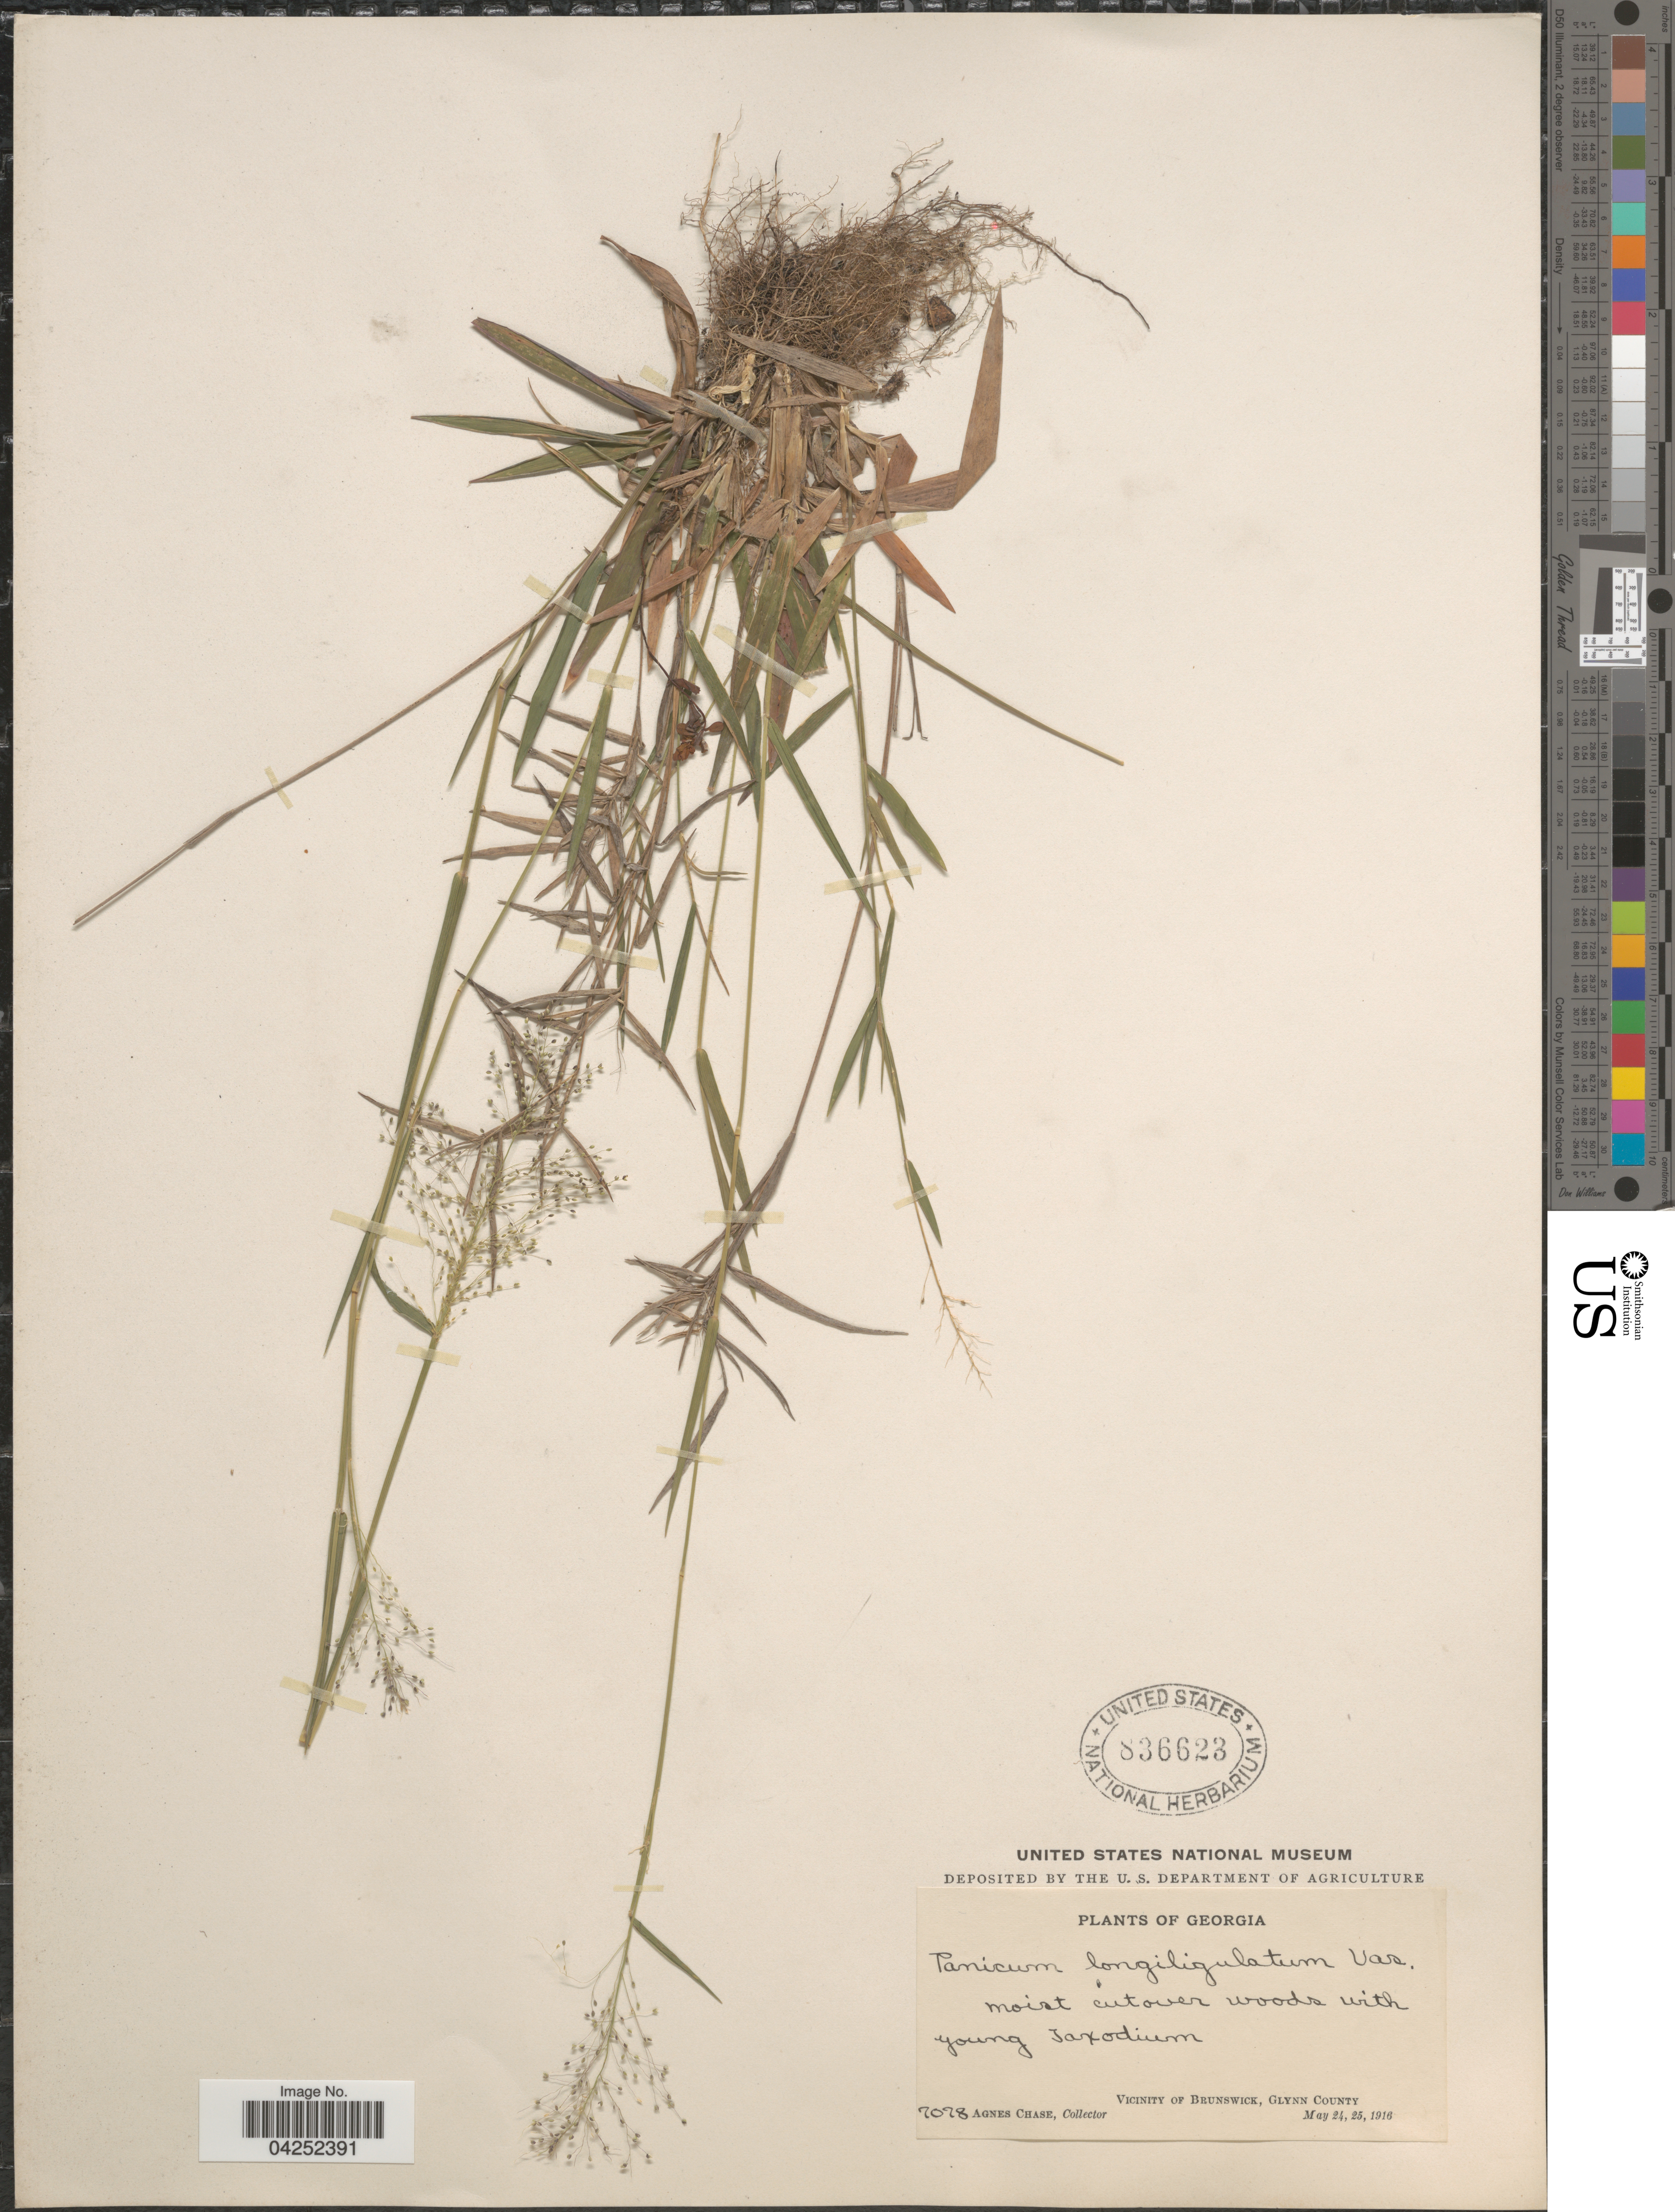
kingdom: Plantae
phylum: Tracheophyta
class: Liliopsida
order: Poales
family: Poaceae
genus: Dichanthelium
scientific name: Dichanthelium acuminatum var. longiligulatum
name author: (Nash) Gould & C.A. Clark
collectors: A. Chase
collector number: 7078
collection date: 1916-05-24/1916-05-25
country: United States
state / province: Georgia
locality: Vicinity of Brunswick, Glynn County.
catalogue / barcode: US 836623